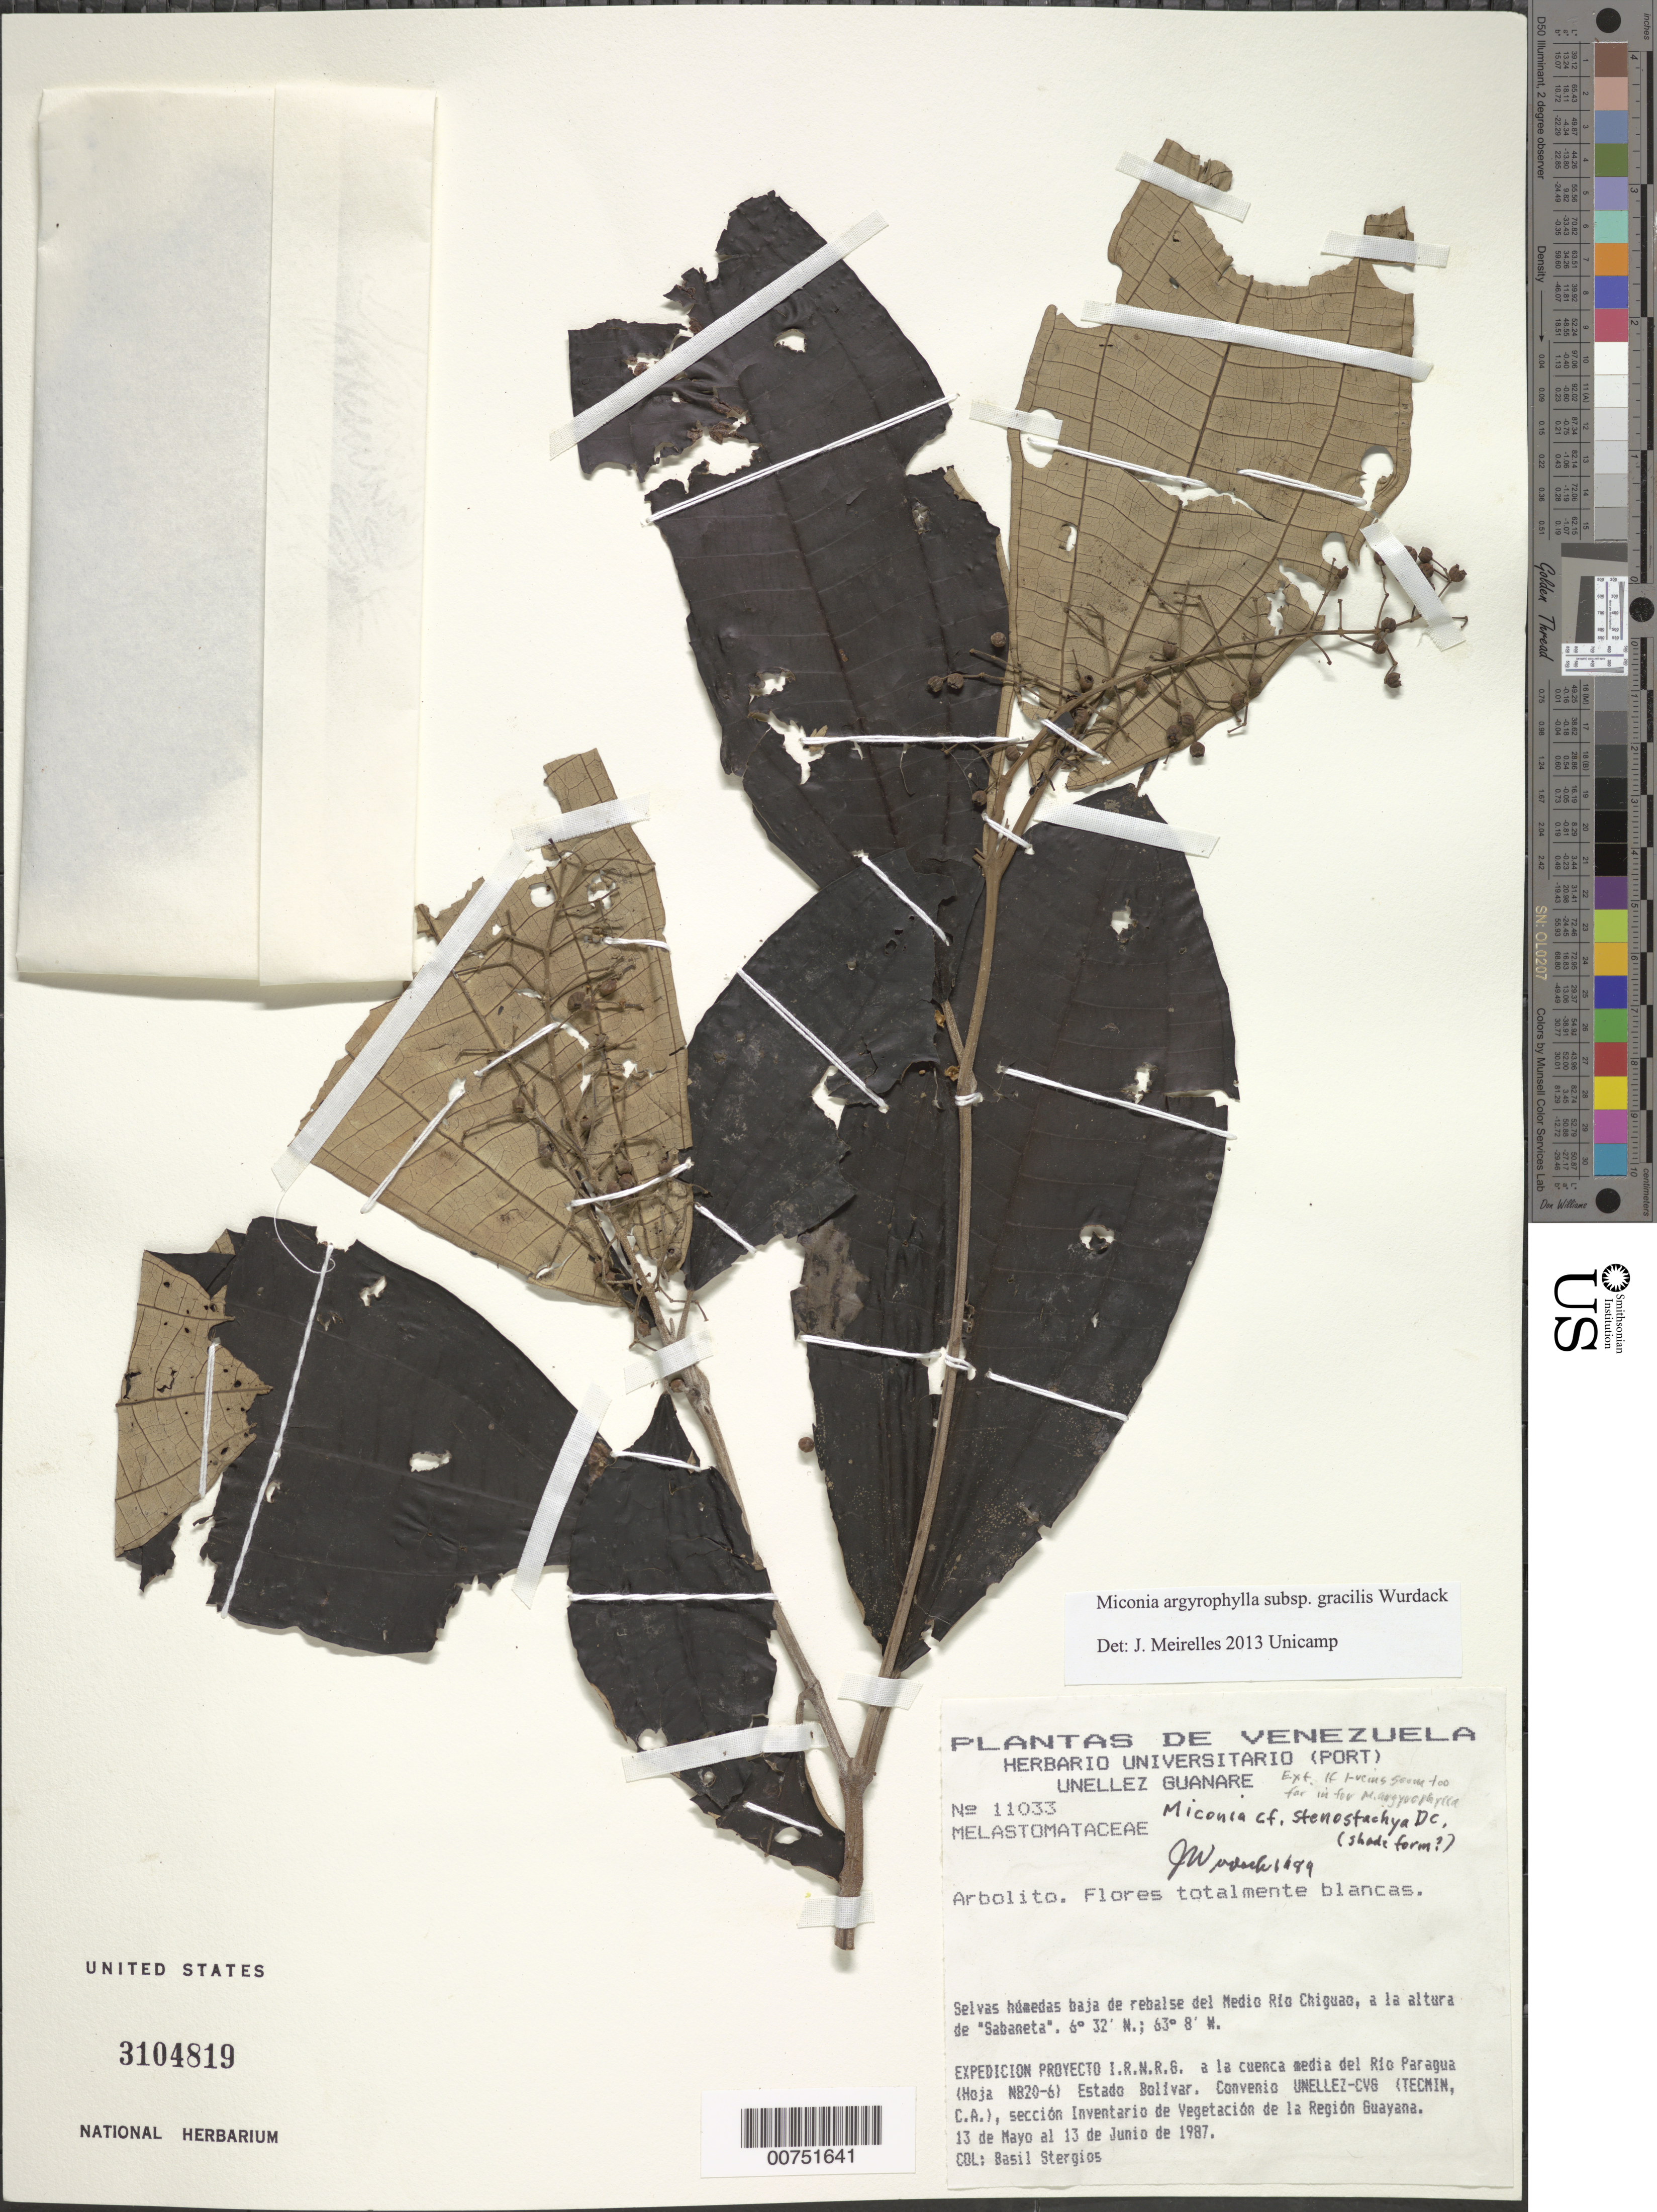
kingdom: Plantae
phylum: Tracheophyta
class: Magnoliopsida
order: Myrtales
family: Melastomataceae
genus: Miconia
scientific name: Miconia stenostachya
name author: DC.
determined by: Wurdack, John J., (US), US (UNITED STATES)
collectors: B. G. Stergios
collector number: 11033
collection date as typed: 13-May-87 to 13-Jun-87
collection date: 1987-05-13/1987-06-13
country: Venezuela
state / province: Bolívar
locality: Medio Río Chiguao, a la altura de "Sabaneta"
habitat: Selvas húmedas baja de rebalse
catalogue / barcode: US 3104819